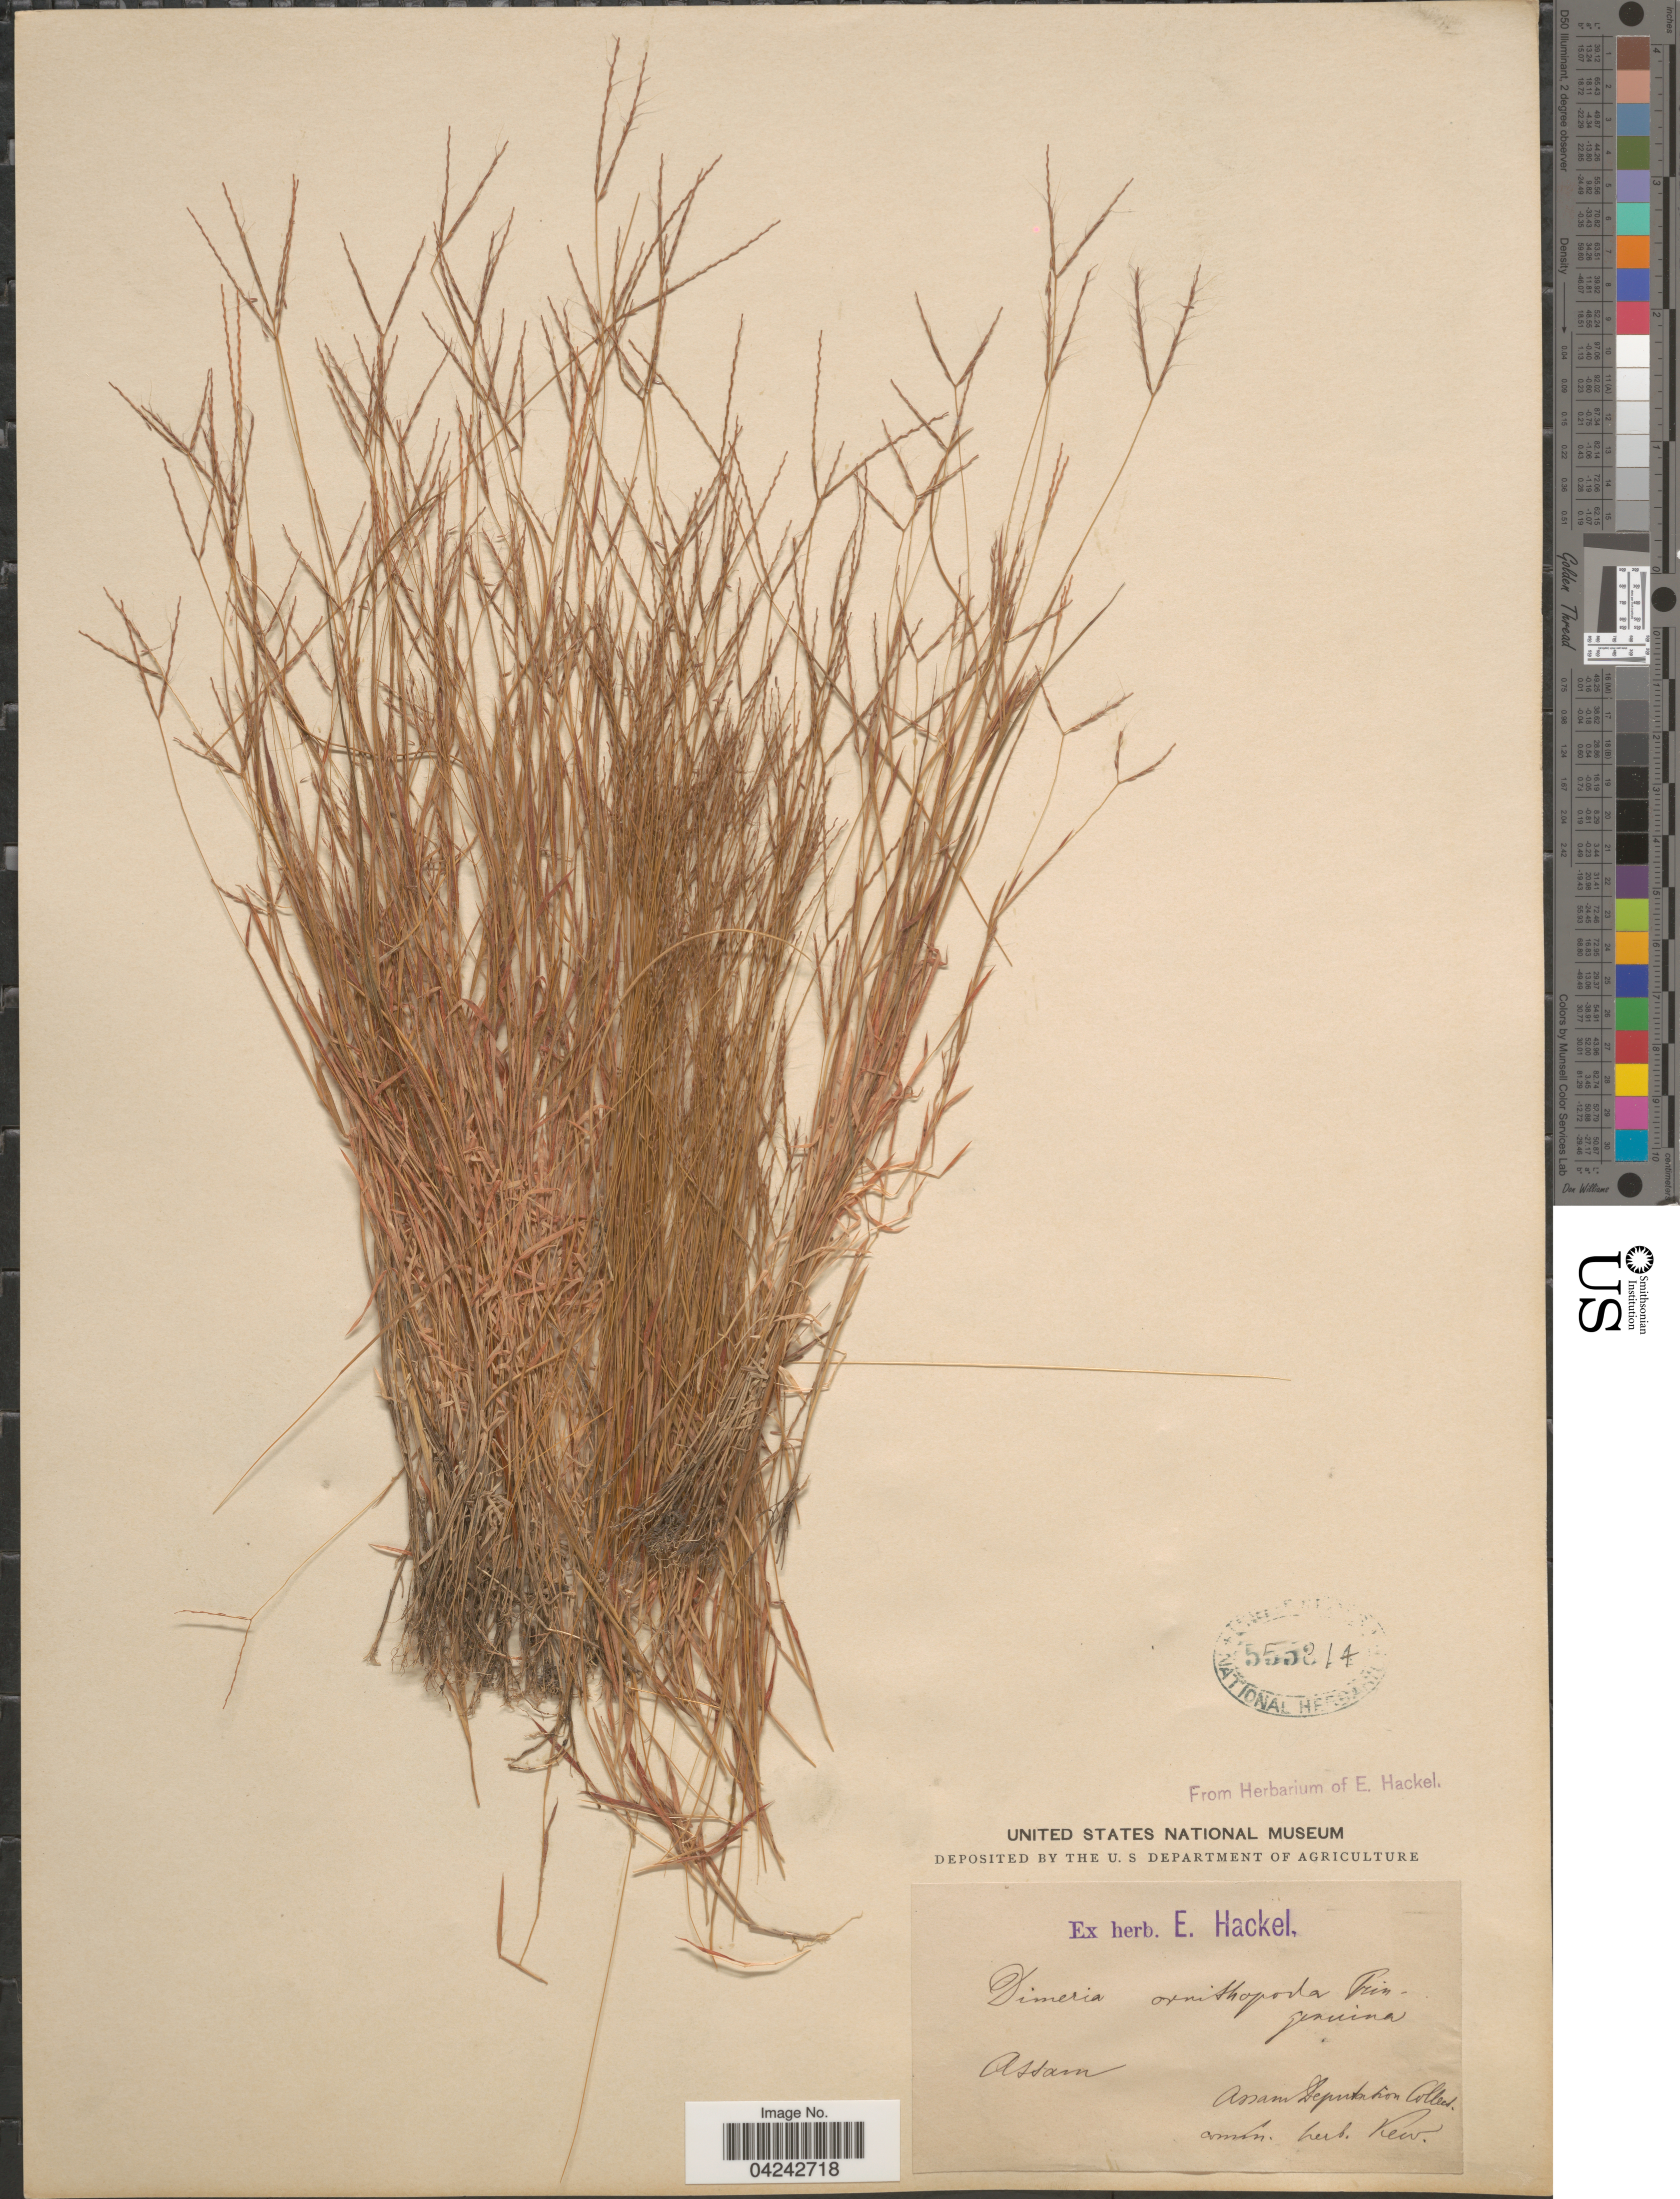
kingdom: Plantae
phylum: Tracheophyta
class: Liliopsida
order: Poales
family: Poaceae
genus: Dimeria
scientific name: Dimeria ornithopoda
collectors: ex herb. E. Hackel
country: India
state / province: Assam